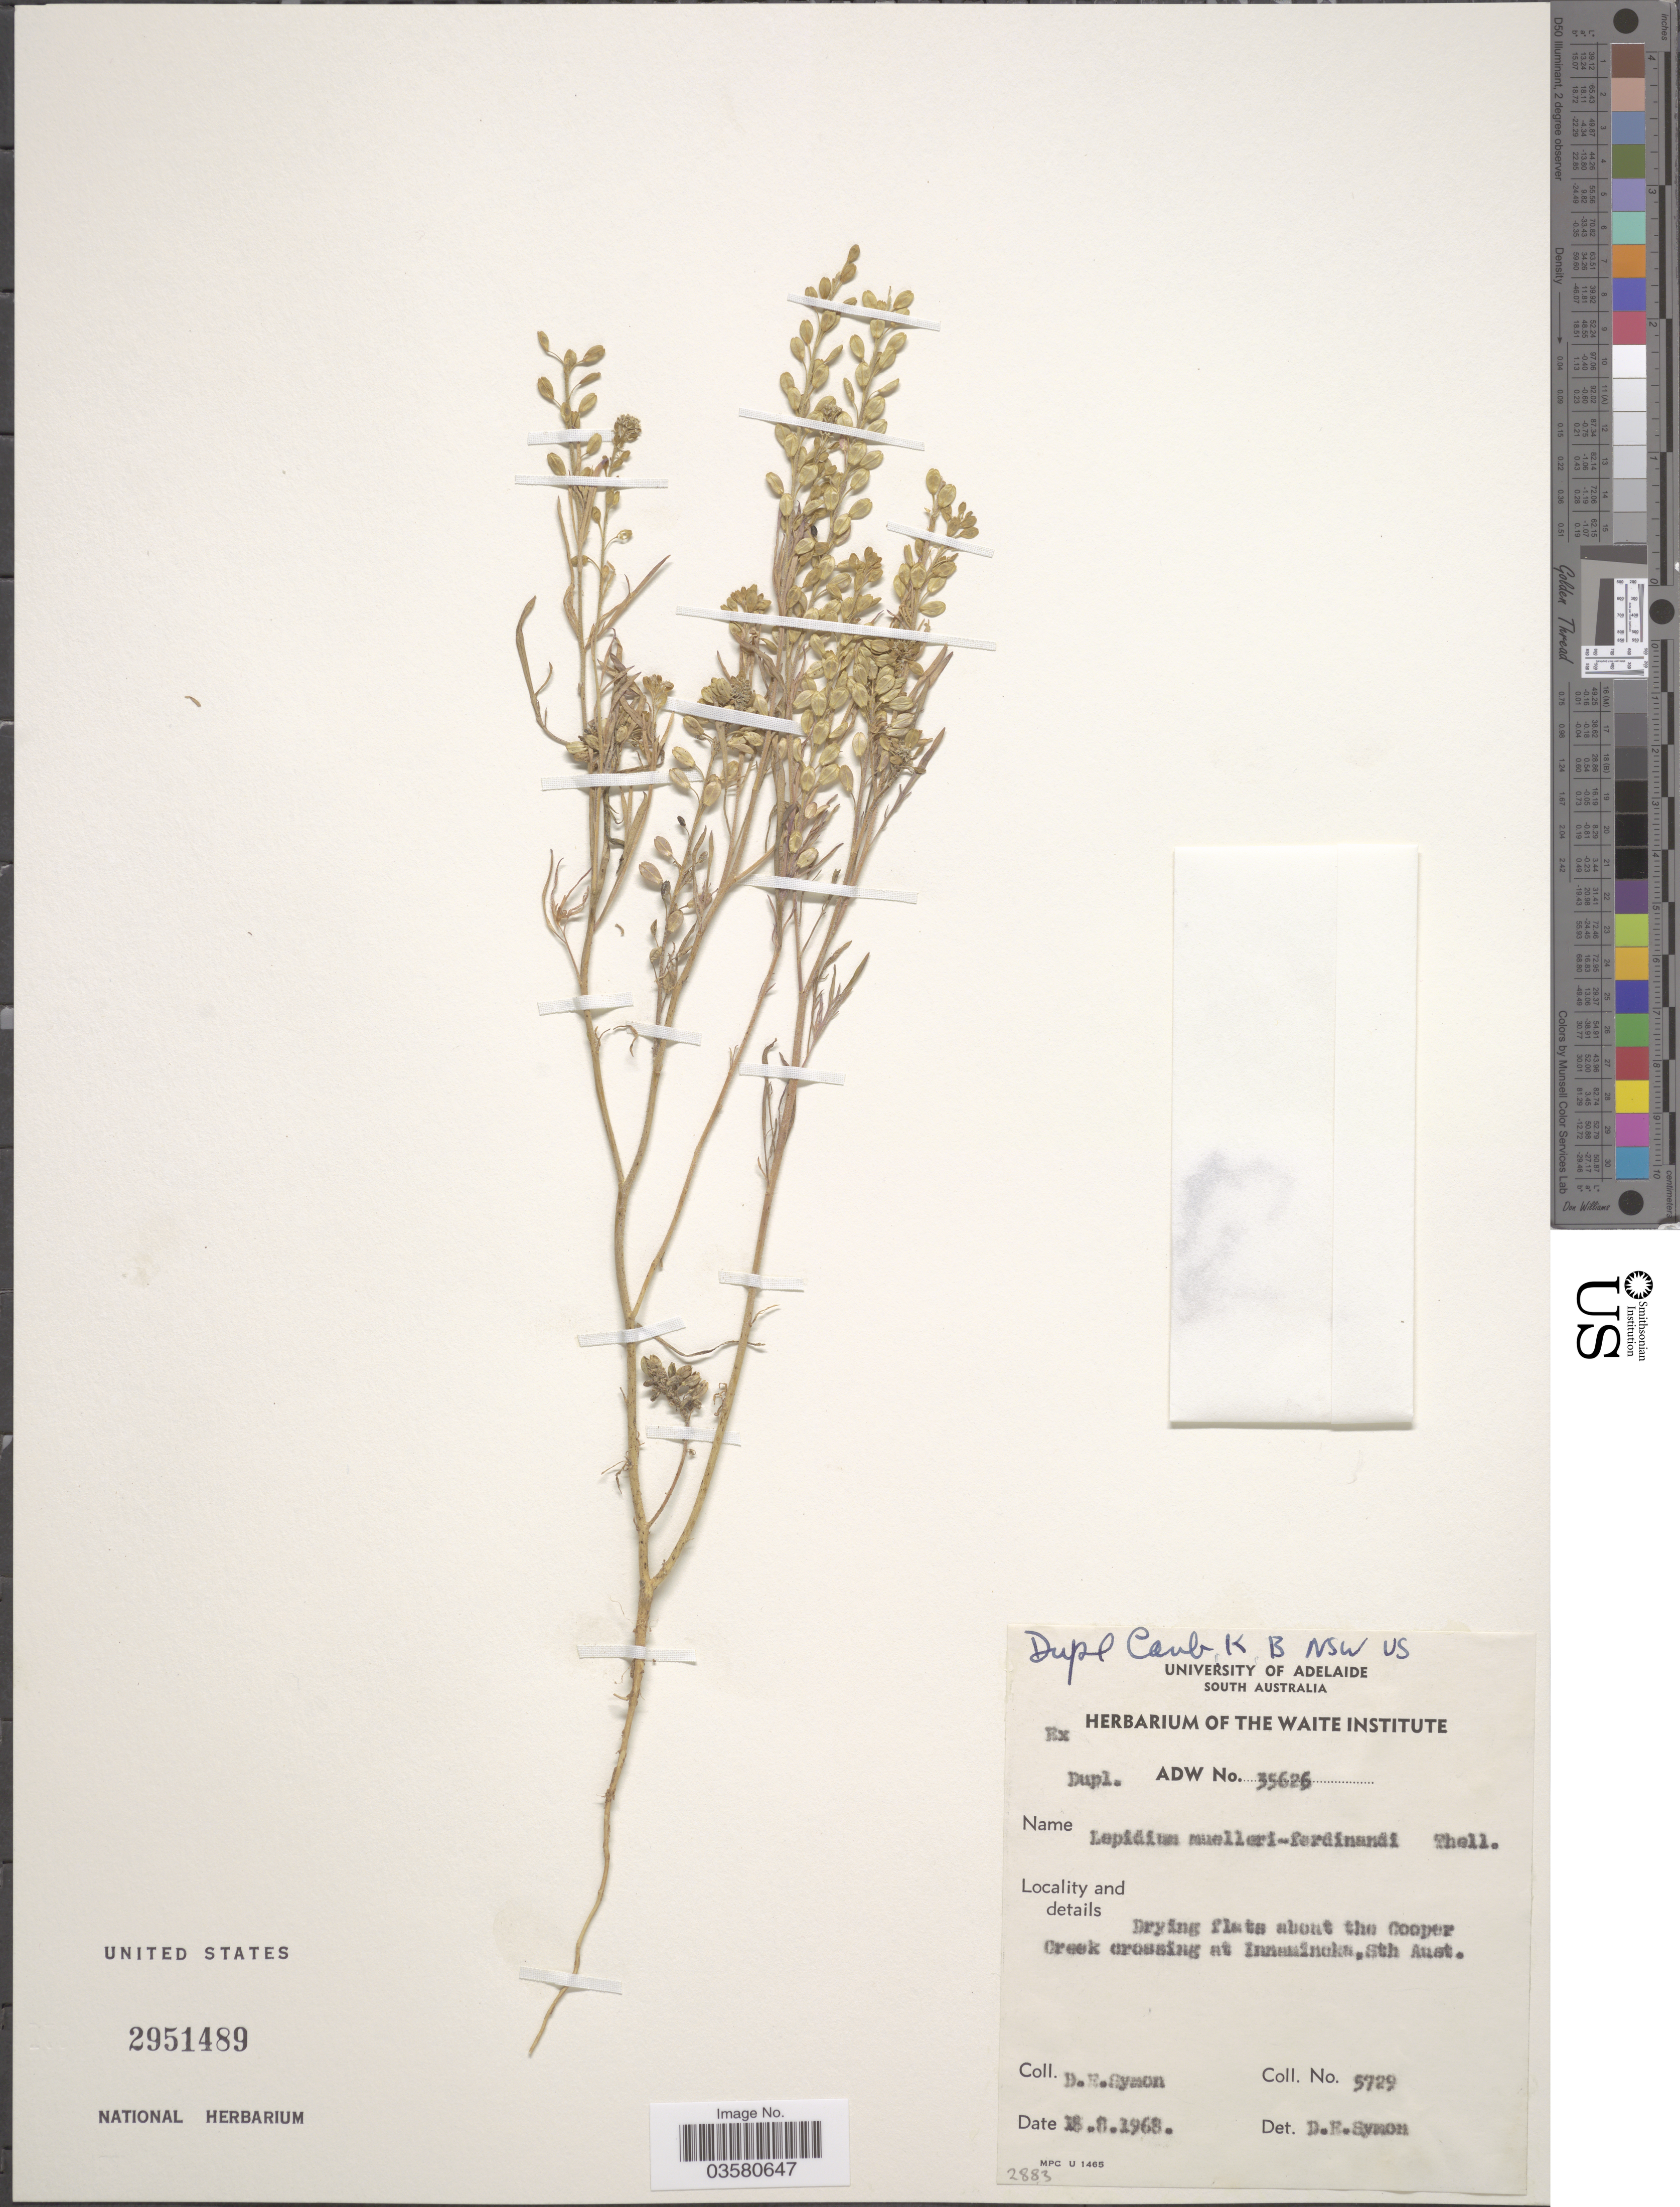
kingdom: Plantae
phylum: Tracheophyta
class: Magnoliopsida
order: Brassicales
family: Brassicaceae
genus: Lepidium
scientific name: Lepidium muelleriferdinandi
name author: Thell.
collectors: D. Symon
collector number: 5729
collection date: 1968-08-18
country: Australia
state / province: South Australia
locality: Drying flats about the Cooper Creek crossing at Innamincka.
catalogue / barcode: US 2951489